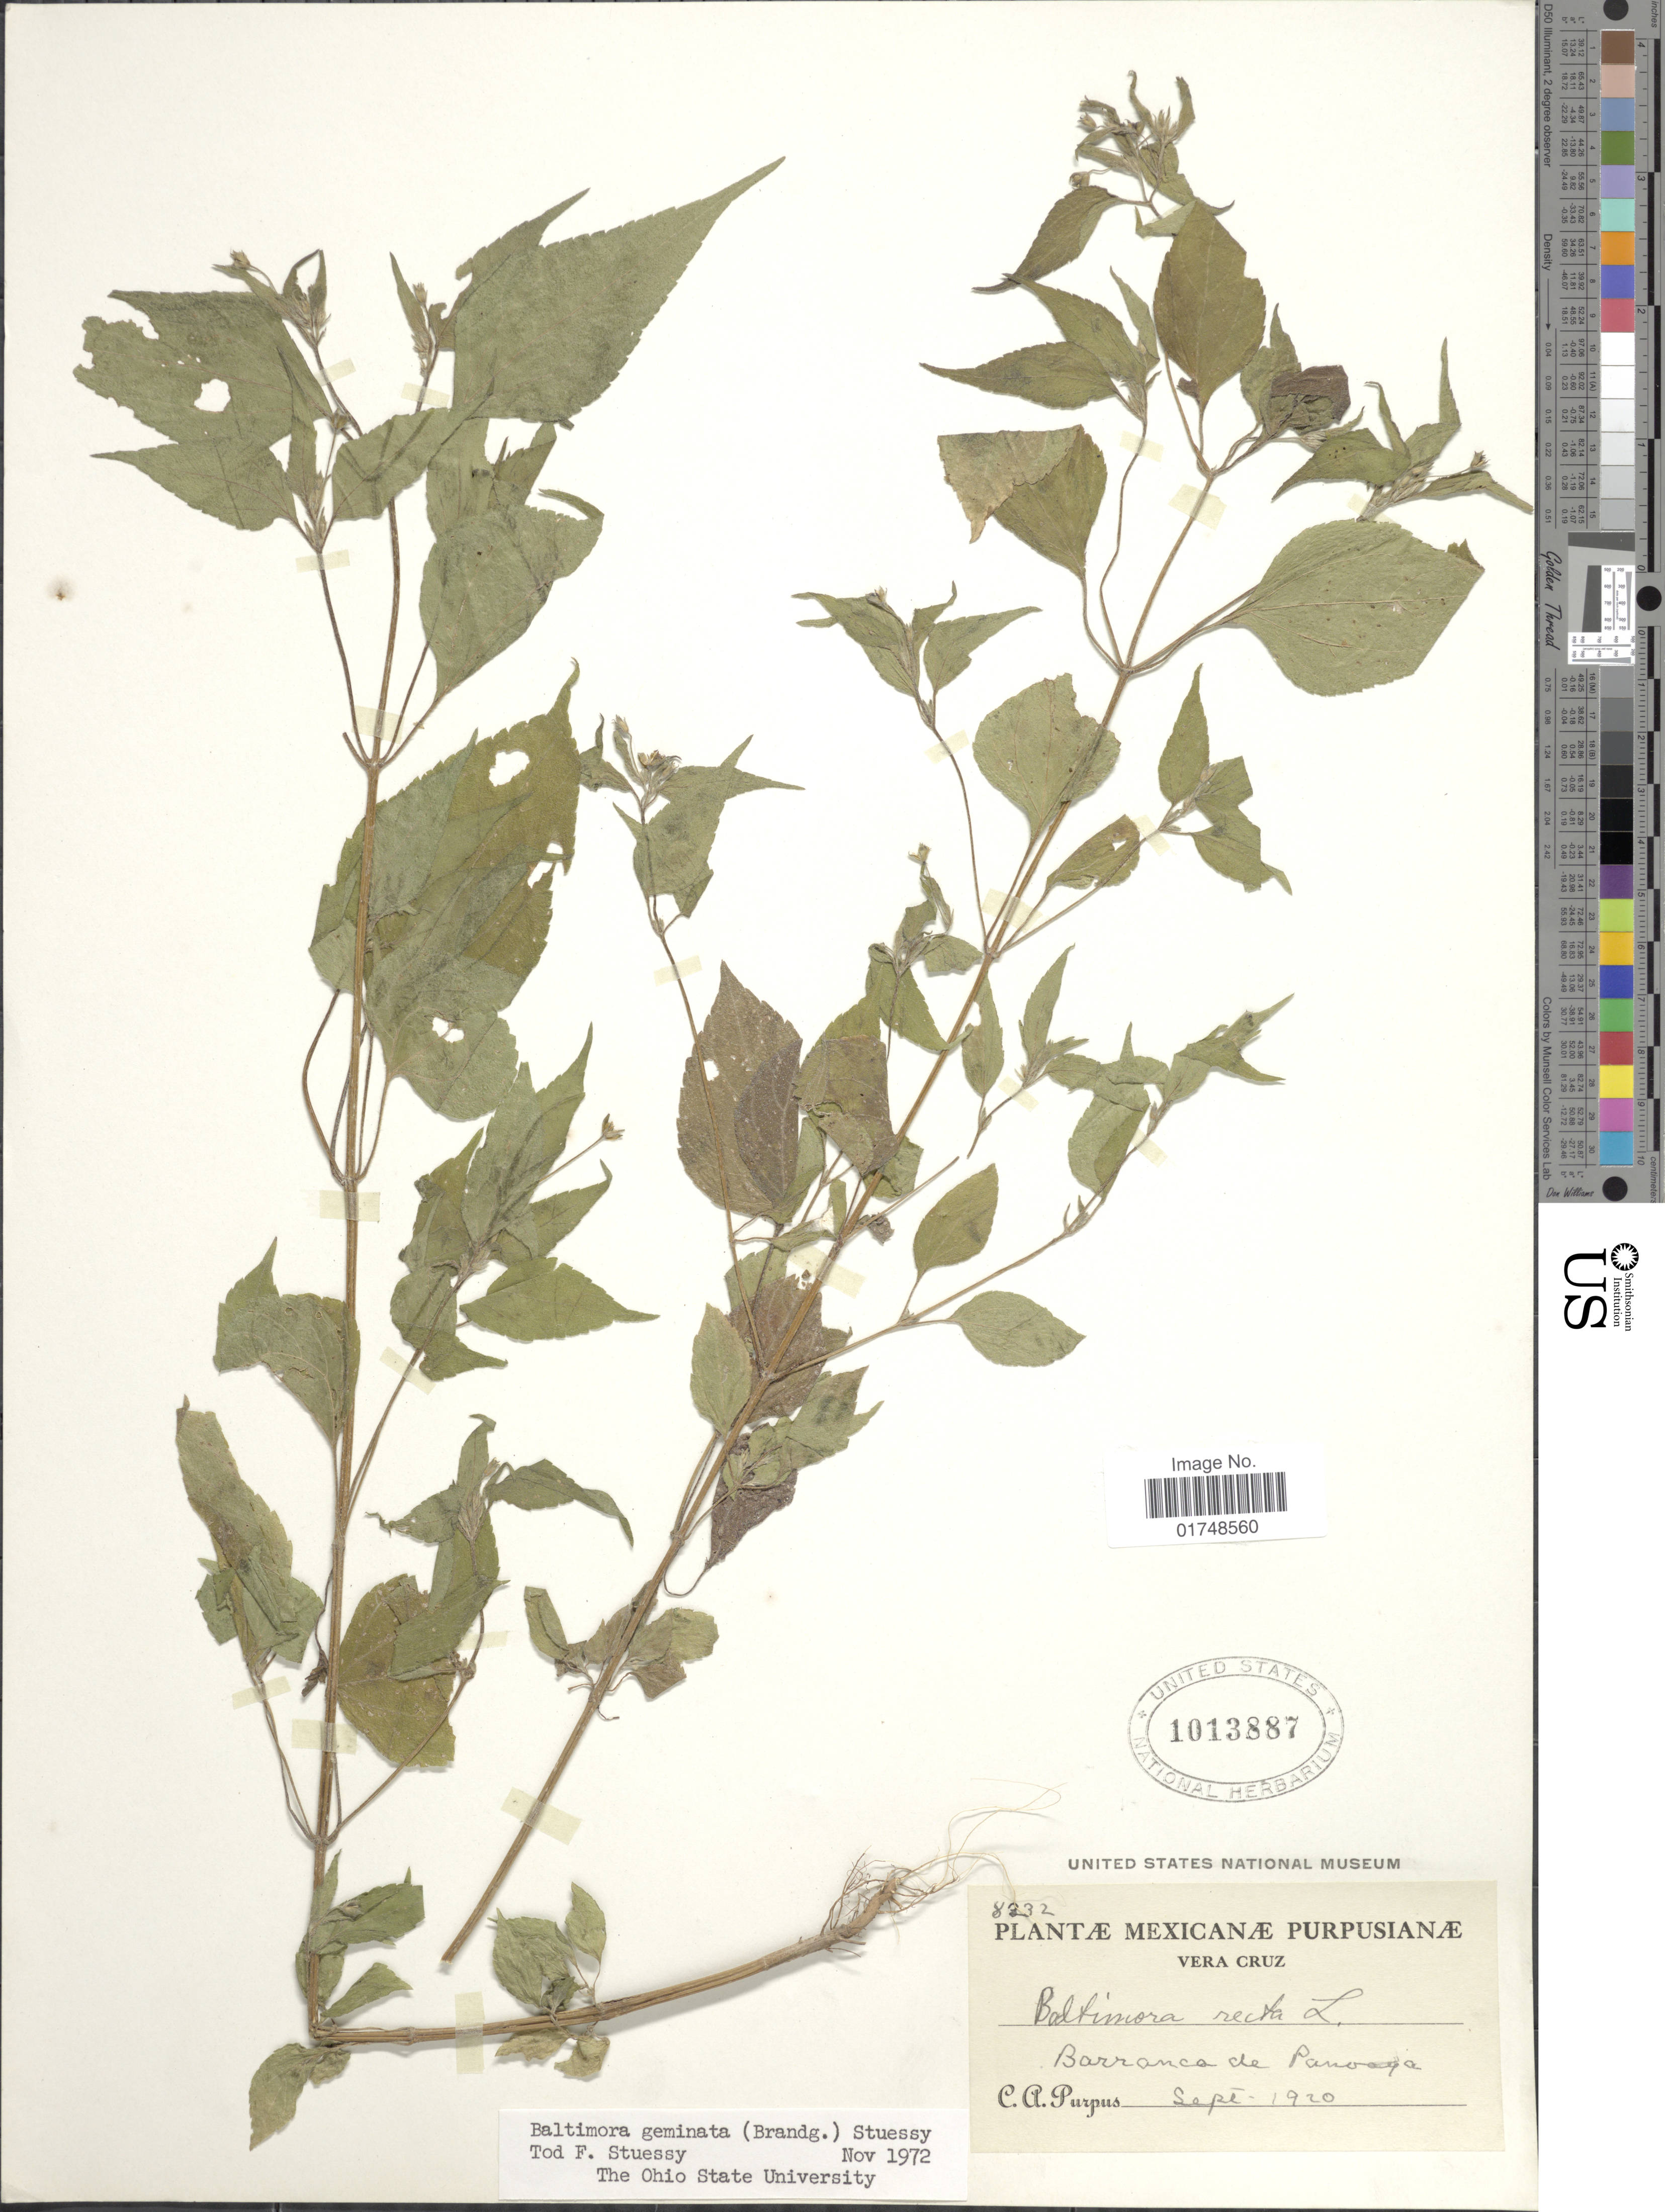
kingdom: Plantae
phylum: Tracheophyta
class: Magnoliopsida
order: Asterales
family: Asteraceae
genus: Baltimora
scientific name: Baltimora geminata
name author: (Brandegee) Stuessy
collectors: C. A. Purpus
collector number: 8323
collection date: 1920-09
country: Mexico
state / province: Veracruz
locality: Vera Cruz. Barranca de Panoaya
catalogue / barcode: US 1013887